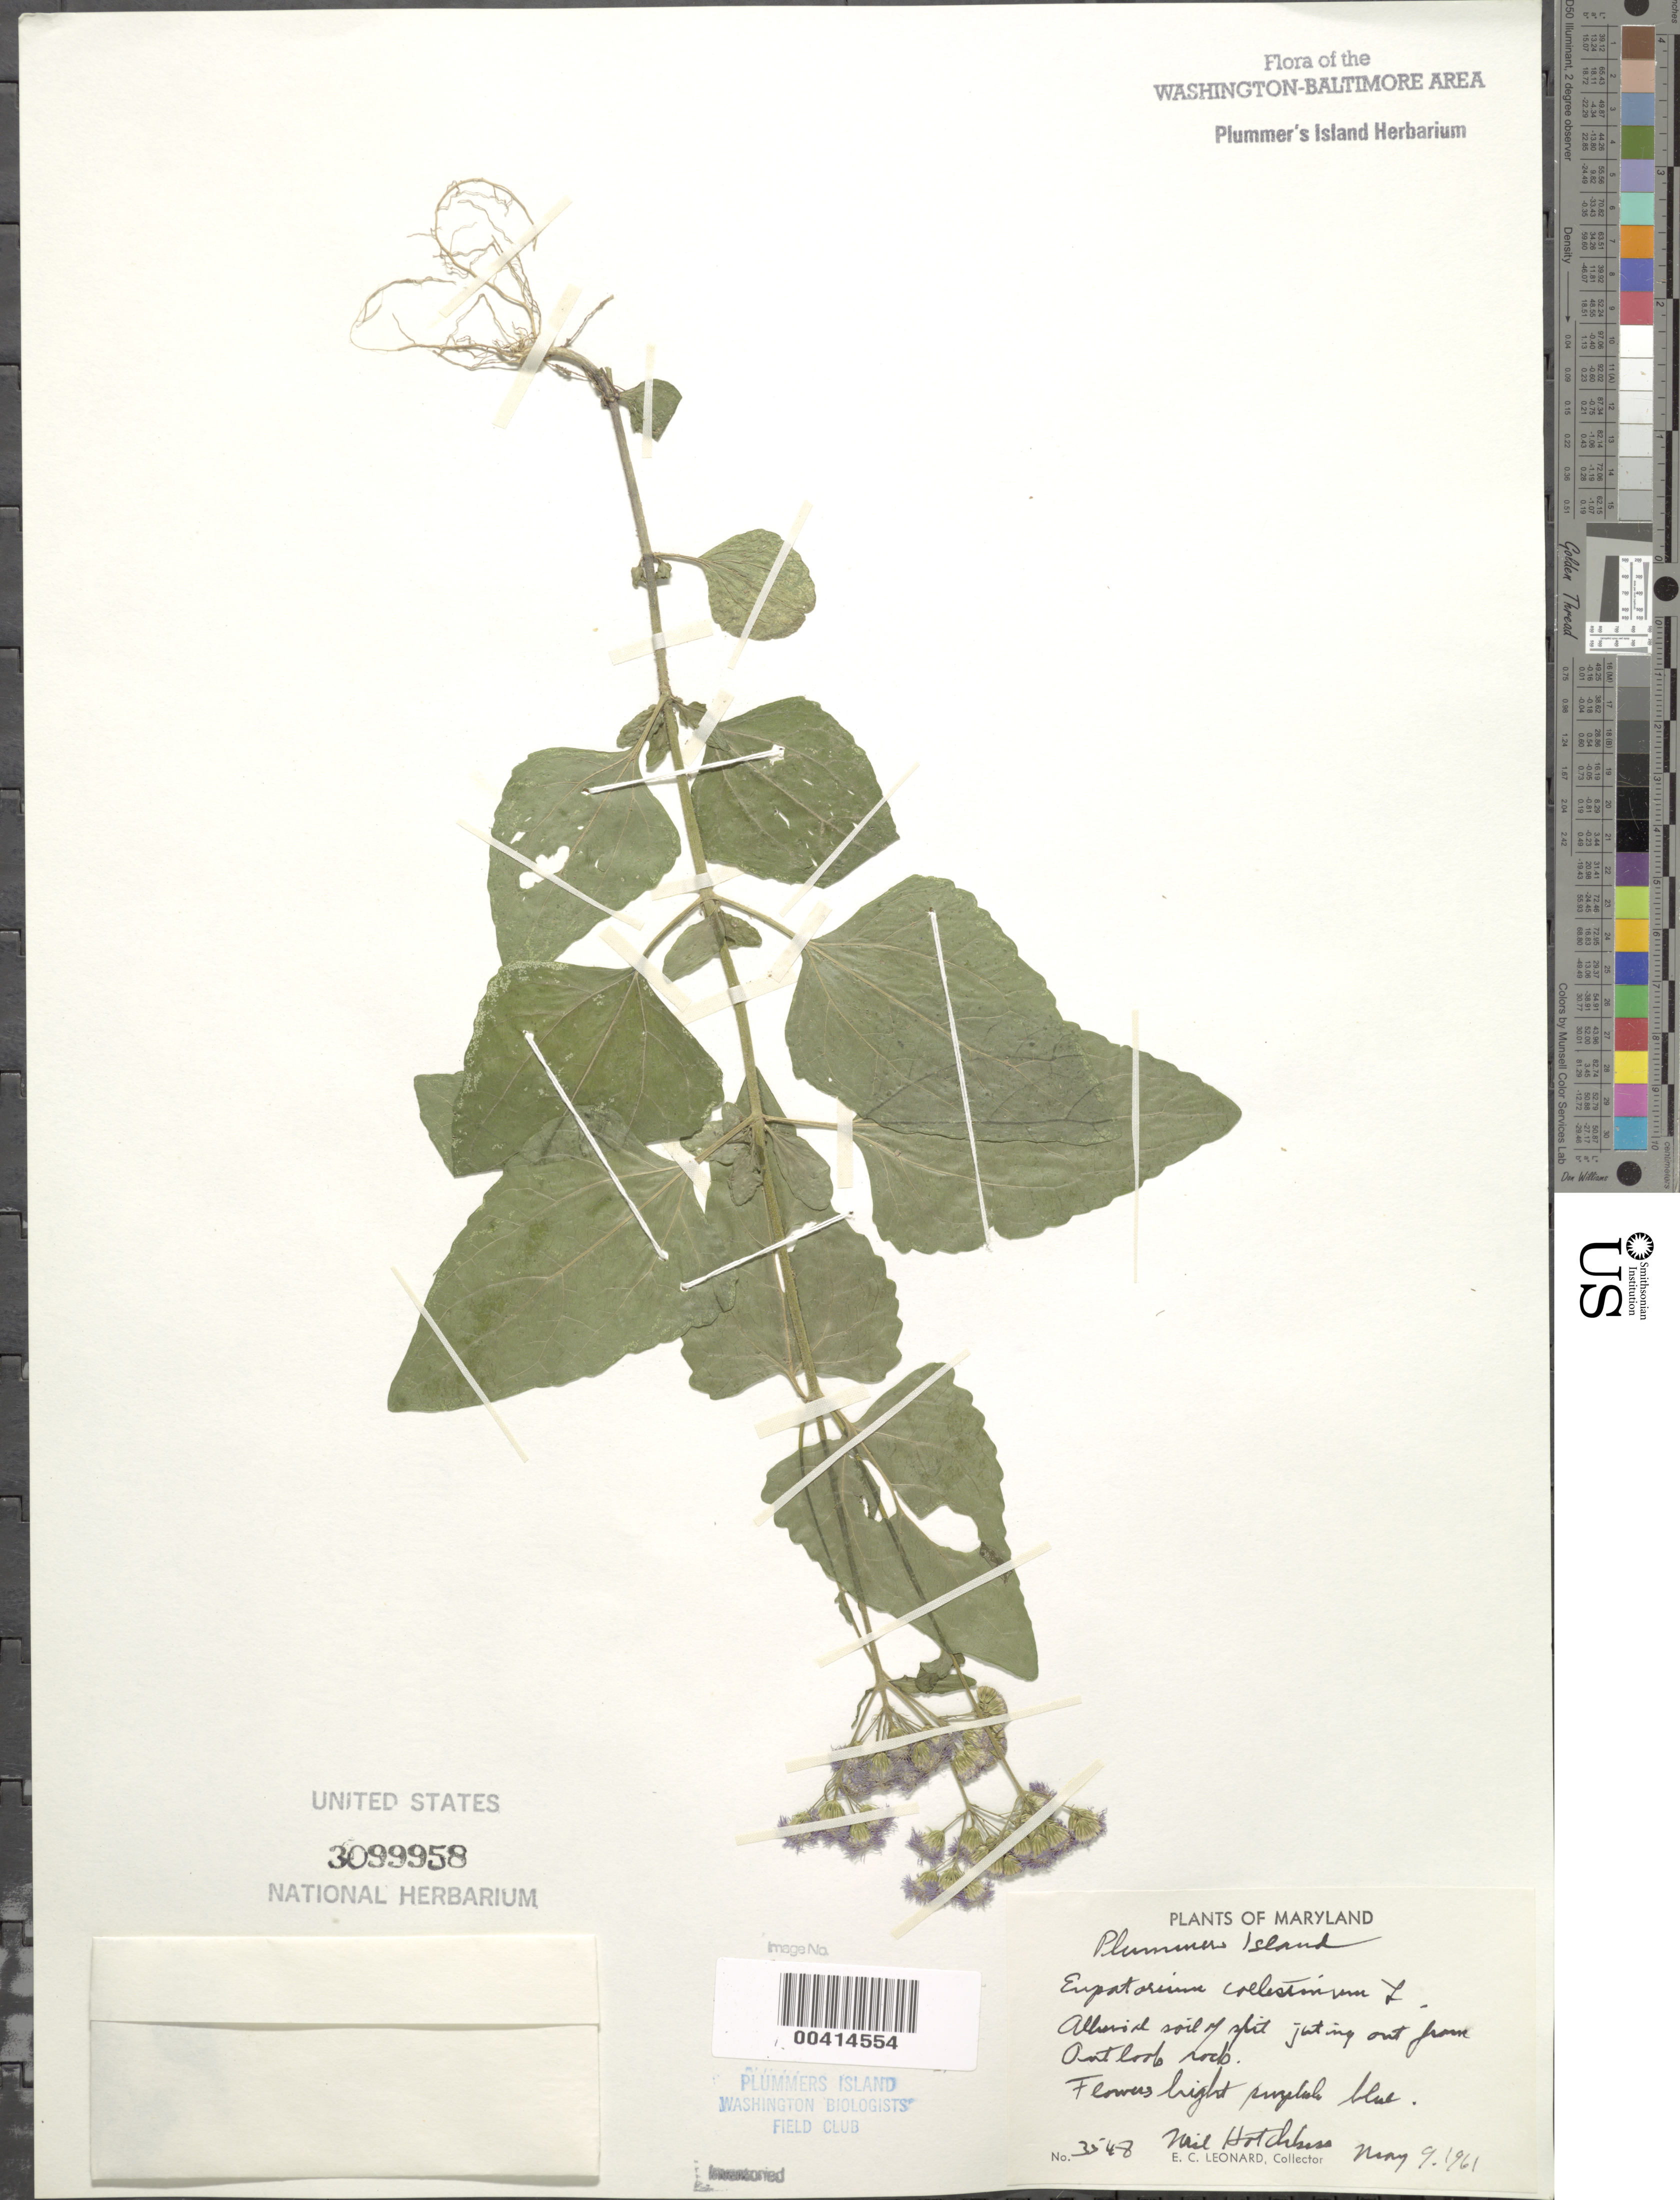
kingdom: Plantae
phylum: Tracheophyta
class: Magnoliopsida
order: Asterales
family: Asteraceae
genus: Conoclinium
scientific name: Conoclinium coelestinum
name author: (L.) DC.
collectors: E. C. Leonard & N. Hotchkiss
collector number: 3548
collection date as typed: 09 May 1961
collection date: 1961-05-09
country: United States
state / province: Maryland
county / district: Montgomery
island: Plummers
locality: Plummer's Island; spit jutting out from Outlook Rock C. & O. Canal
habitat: Alluvial soil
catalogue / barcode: US 3099958